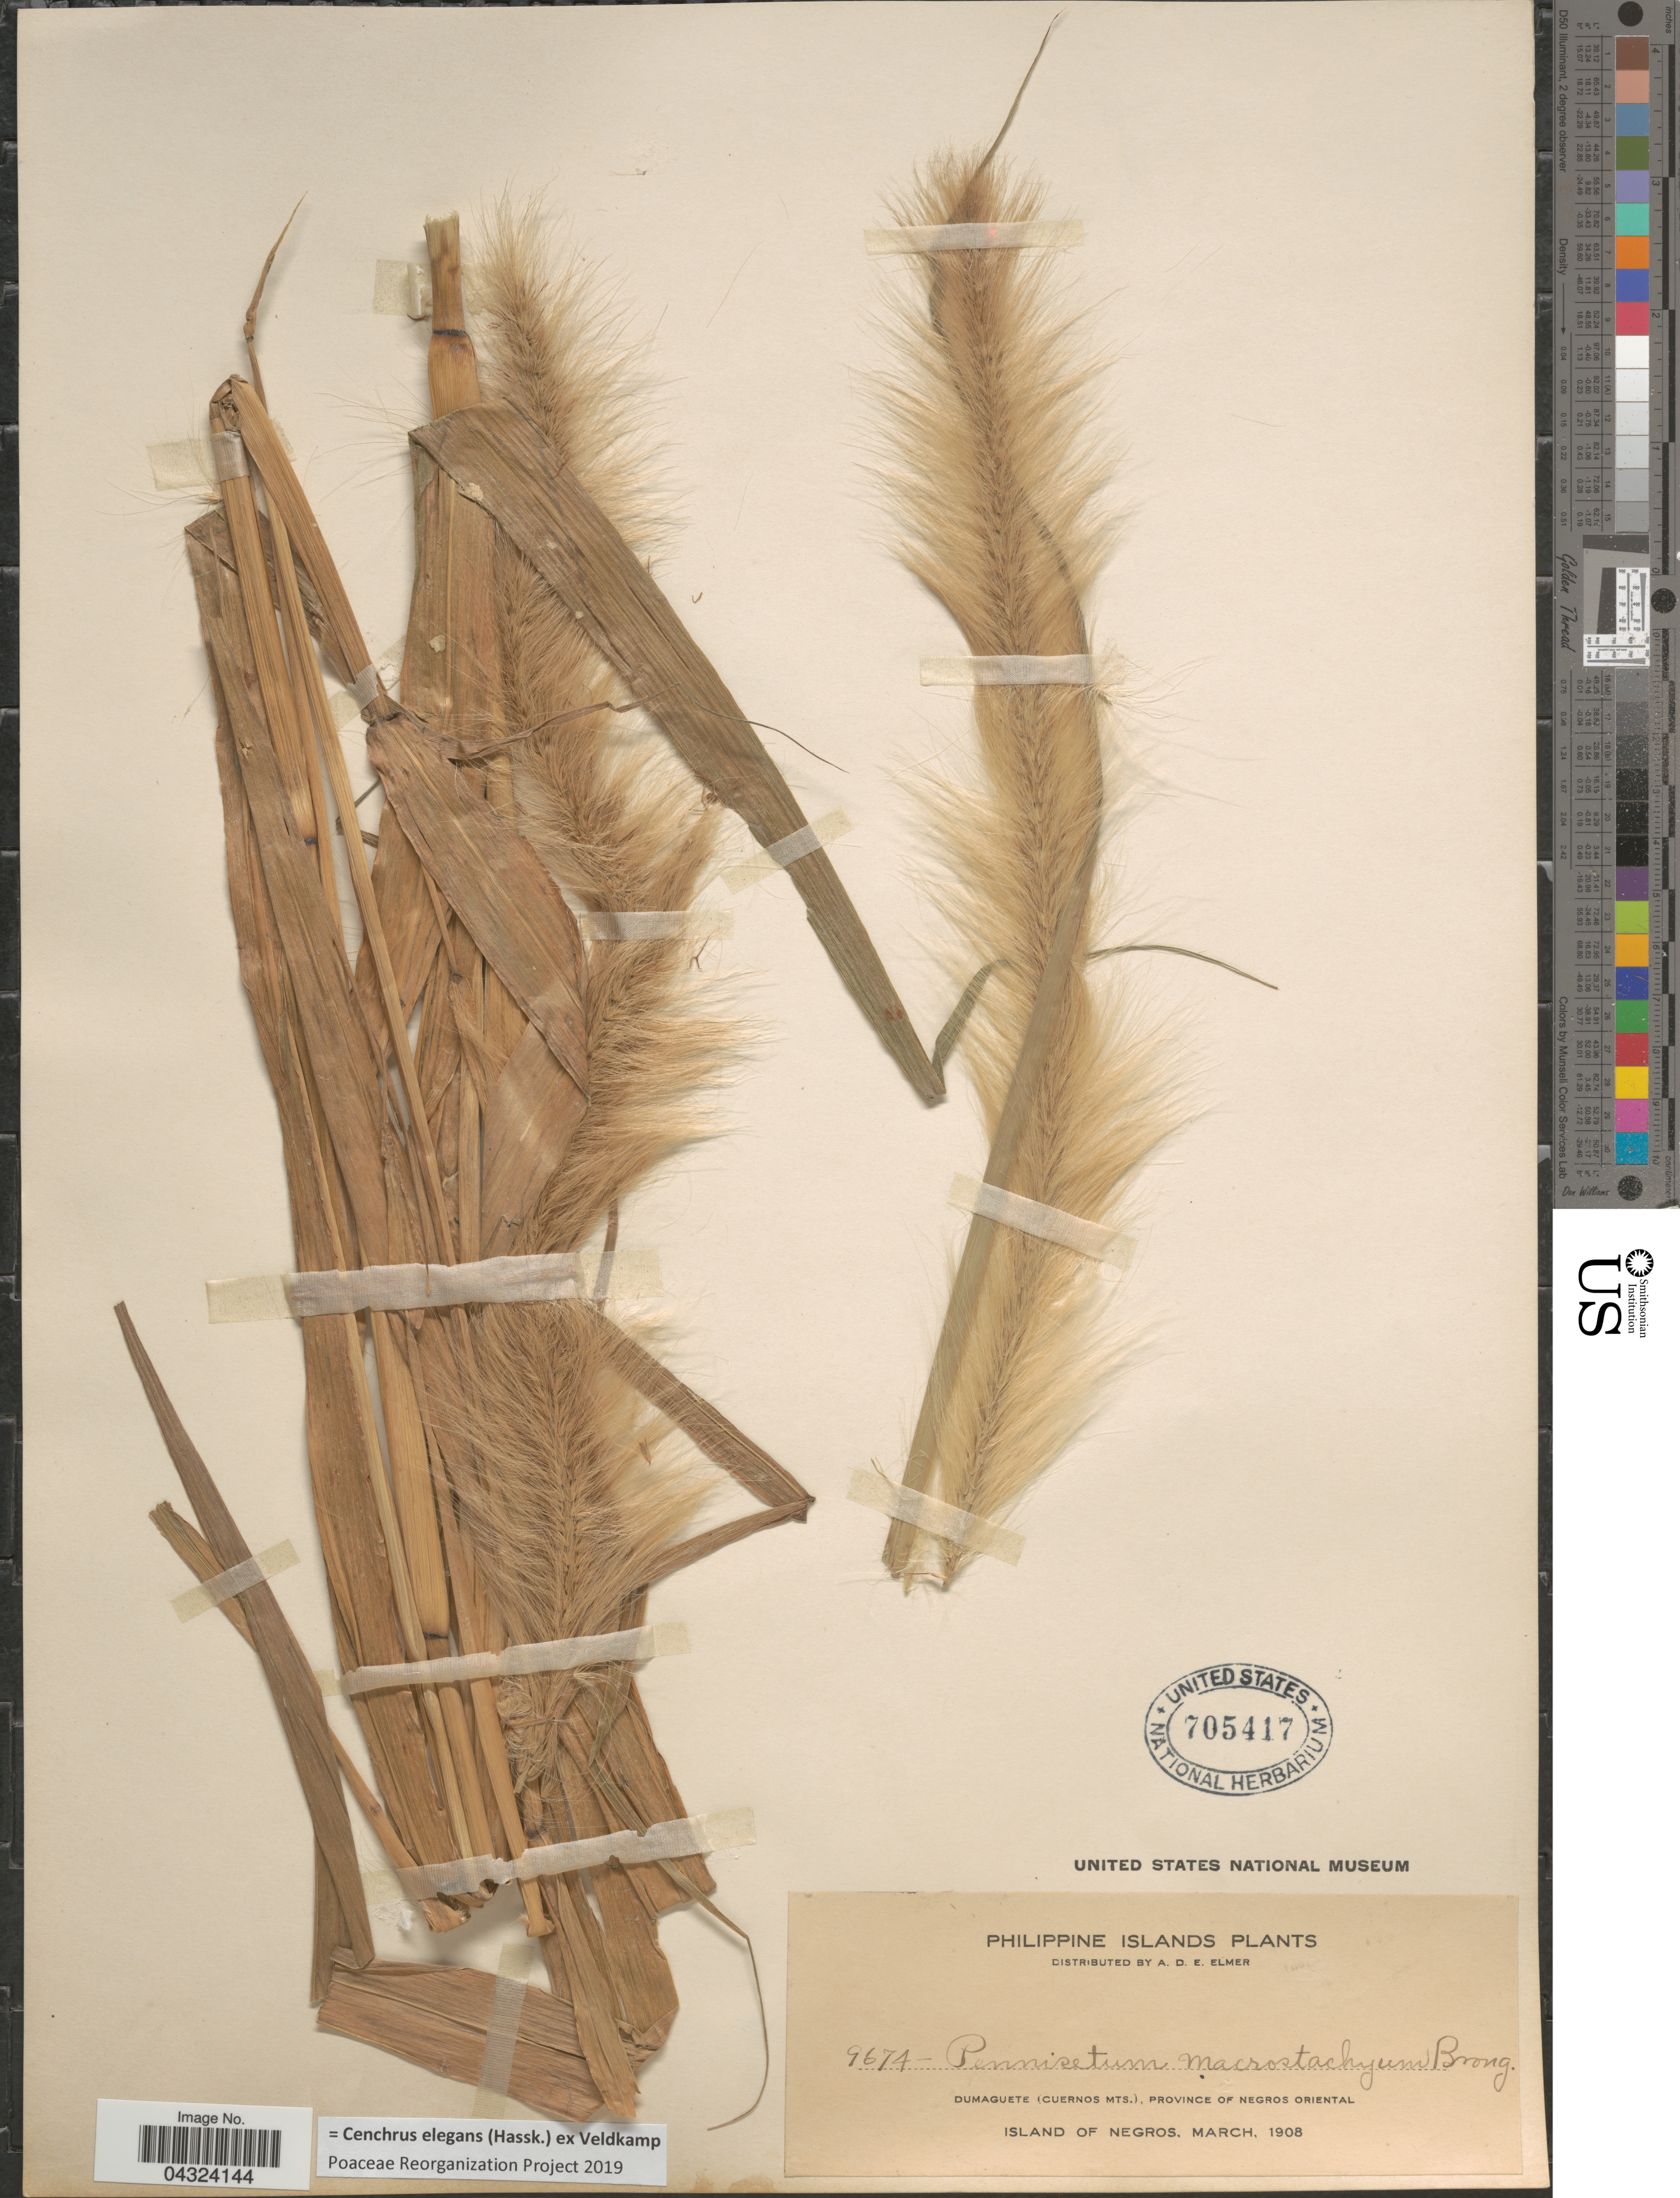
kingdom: Plantae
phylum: Tracheophyta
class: Liliopsida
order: Poales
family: Poaceae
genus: Cenchrus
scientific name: Cenchrus elegans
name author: (Hassk.) Veldkamp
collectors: A. D. E. Elmer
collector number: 9674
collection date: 1908-03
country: Philippines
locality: Dumaguete (Cuernos Mts.), Province of Negros Oriental. Island Of Negros.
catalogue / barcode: US 705417